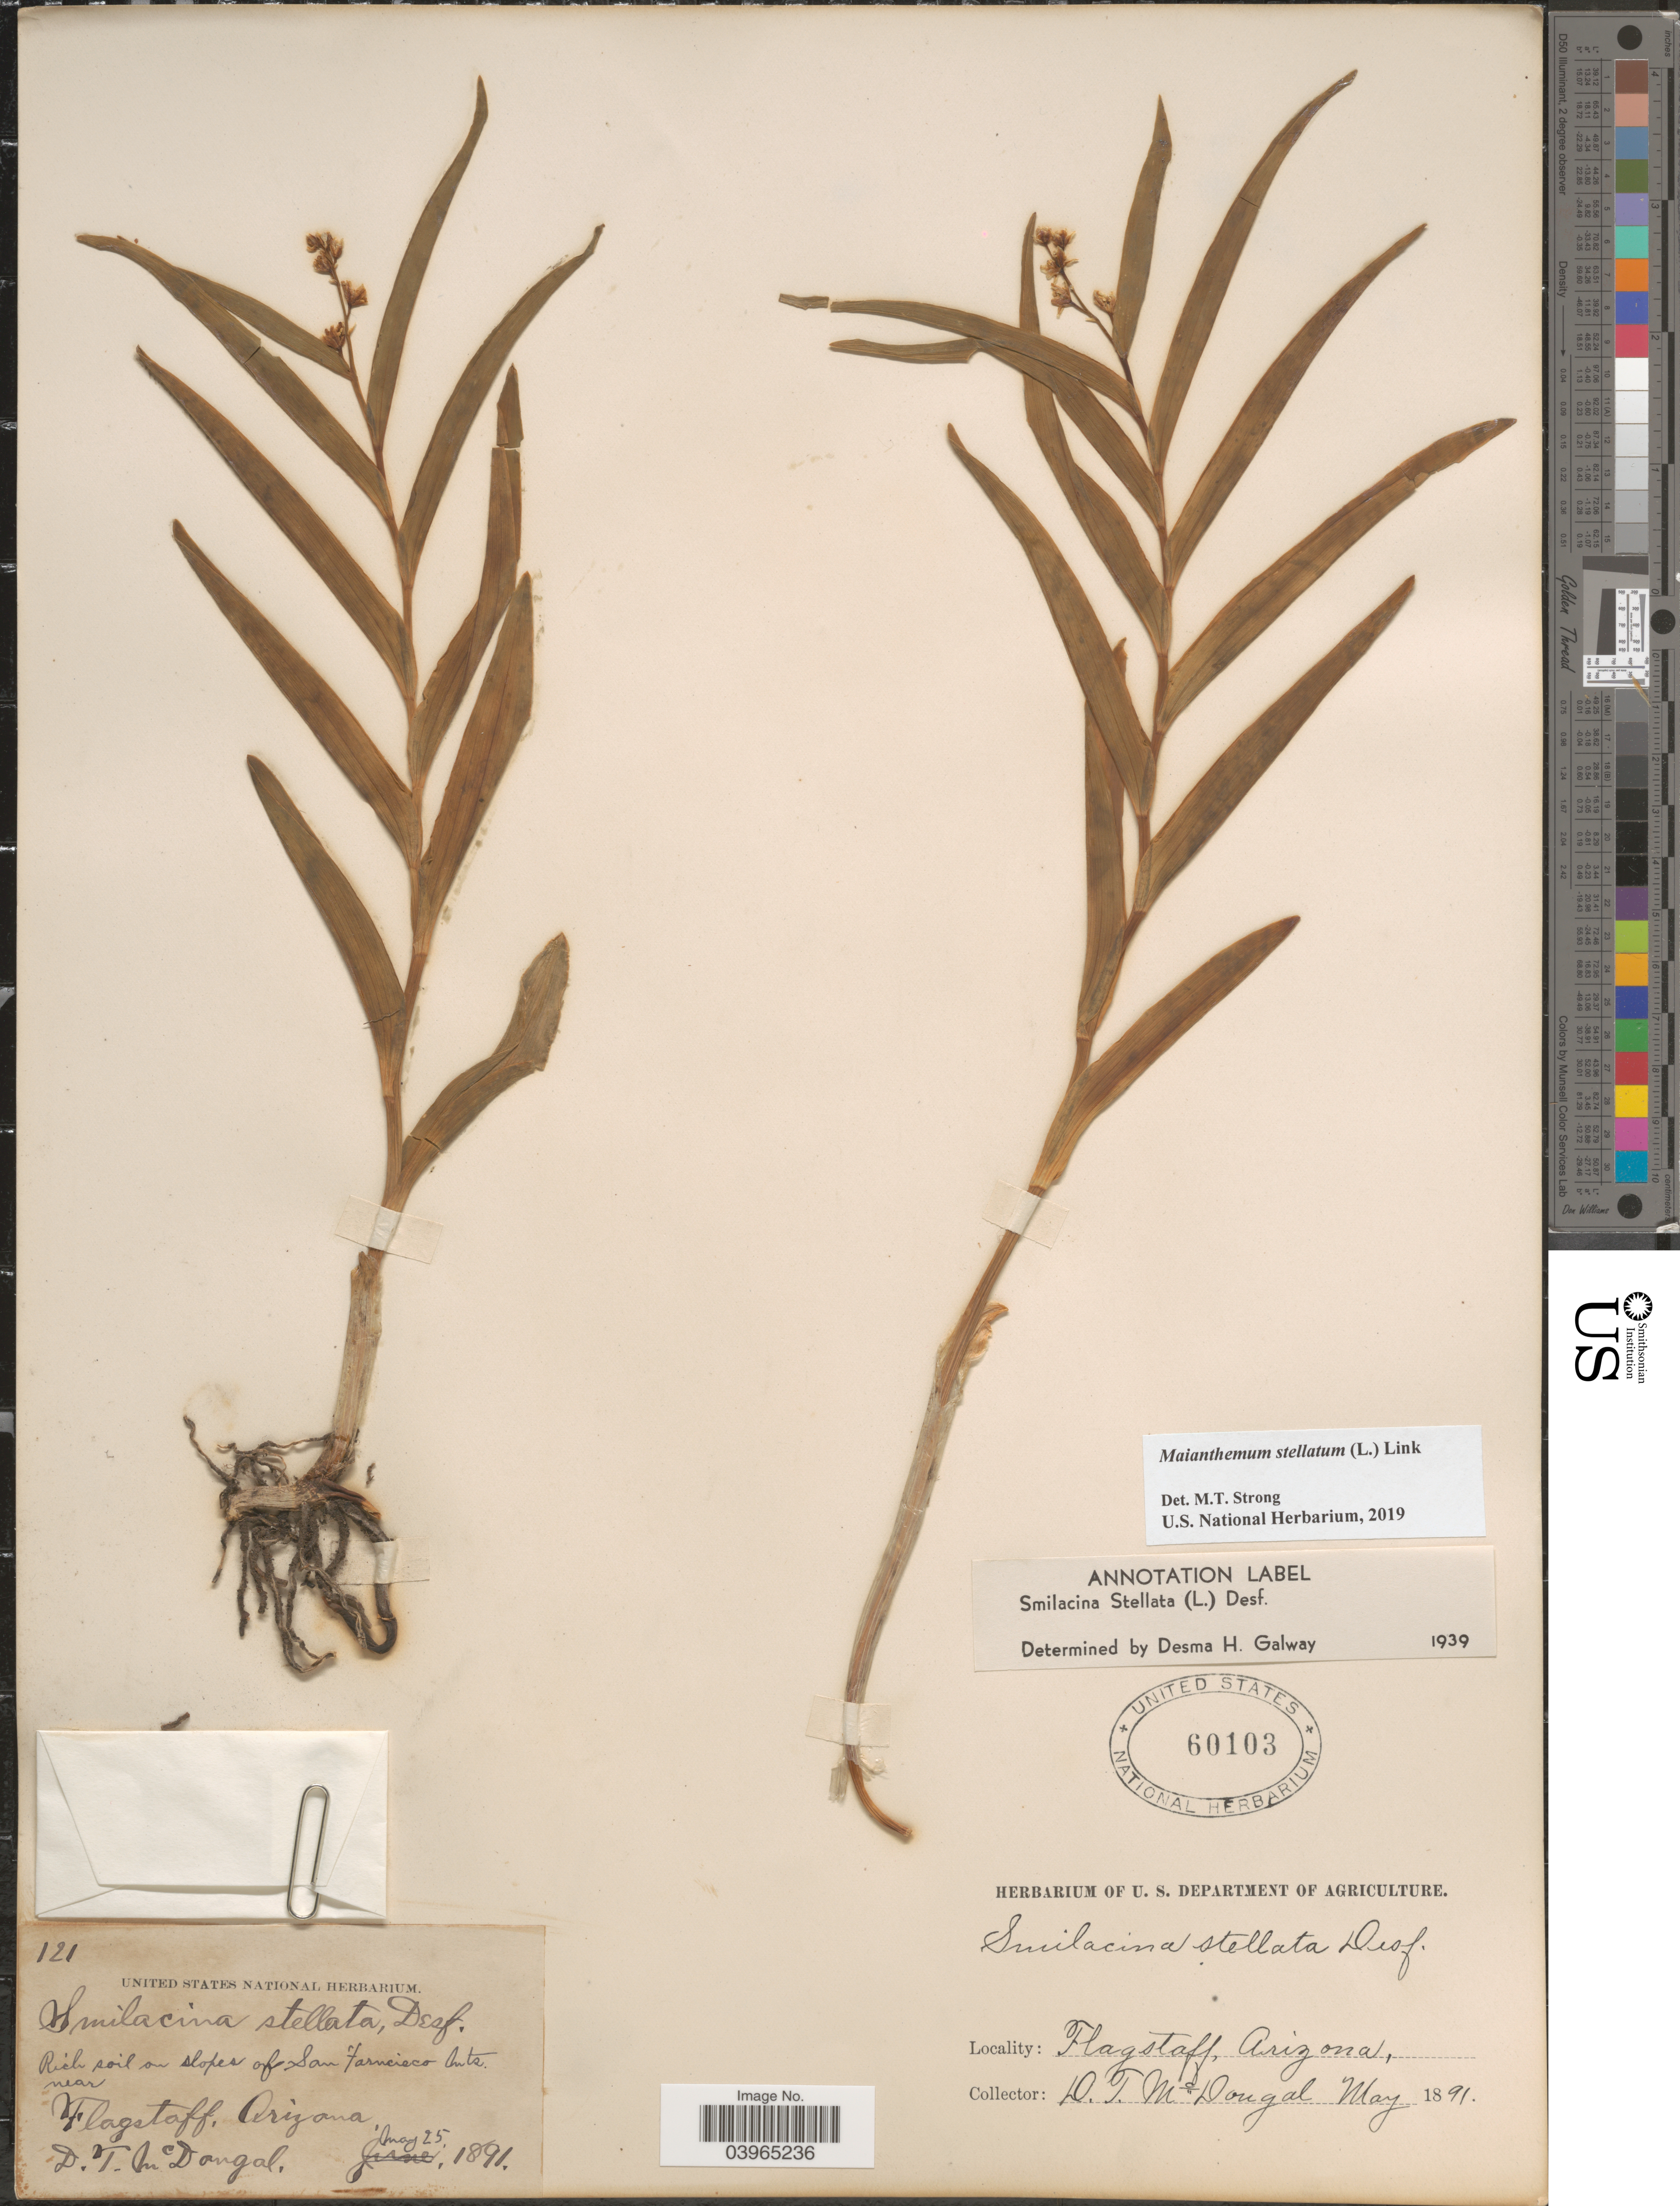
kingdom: Plantae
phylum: Tracheophyta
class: Liliopsida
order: Asparagales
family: Asparagaceae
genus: Maianthemum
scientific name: Maianthemum stellatum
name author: (L.) Link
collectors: D. McDougal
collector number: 121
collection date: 1891-05-25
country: United States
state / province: Arizona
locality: Rich soil on slopes of San Francisco Mts. near Flagstaff.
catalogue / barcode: US 60103